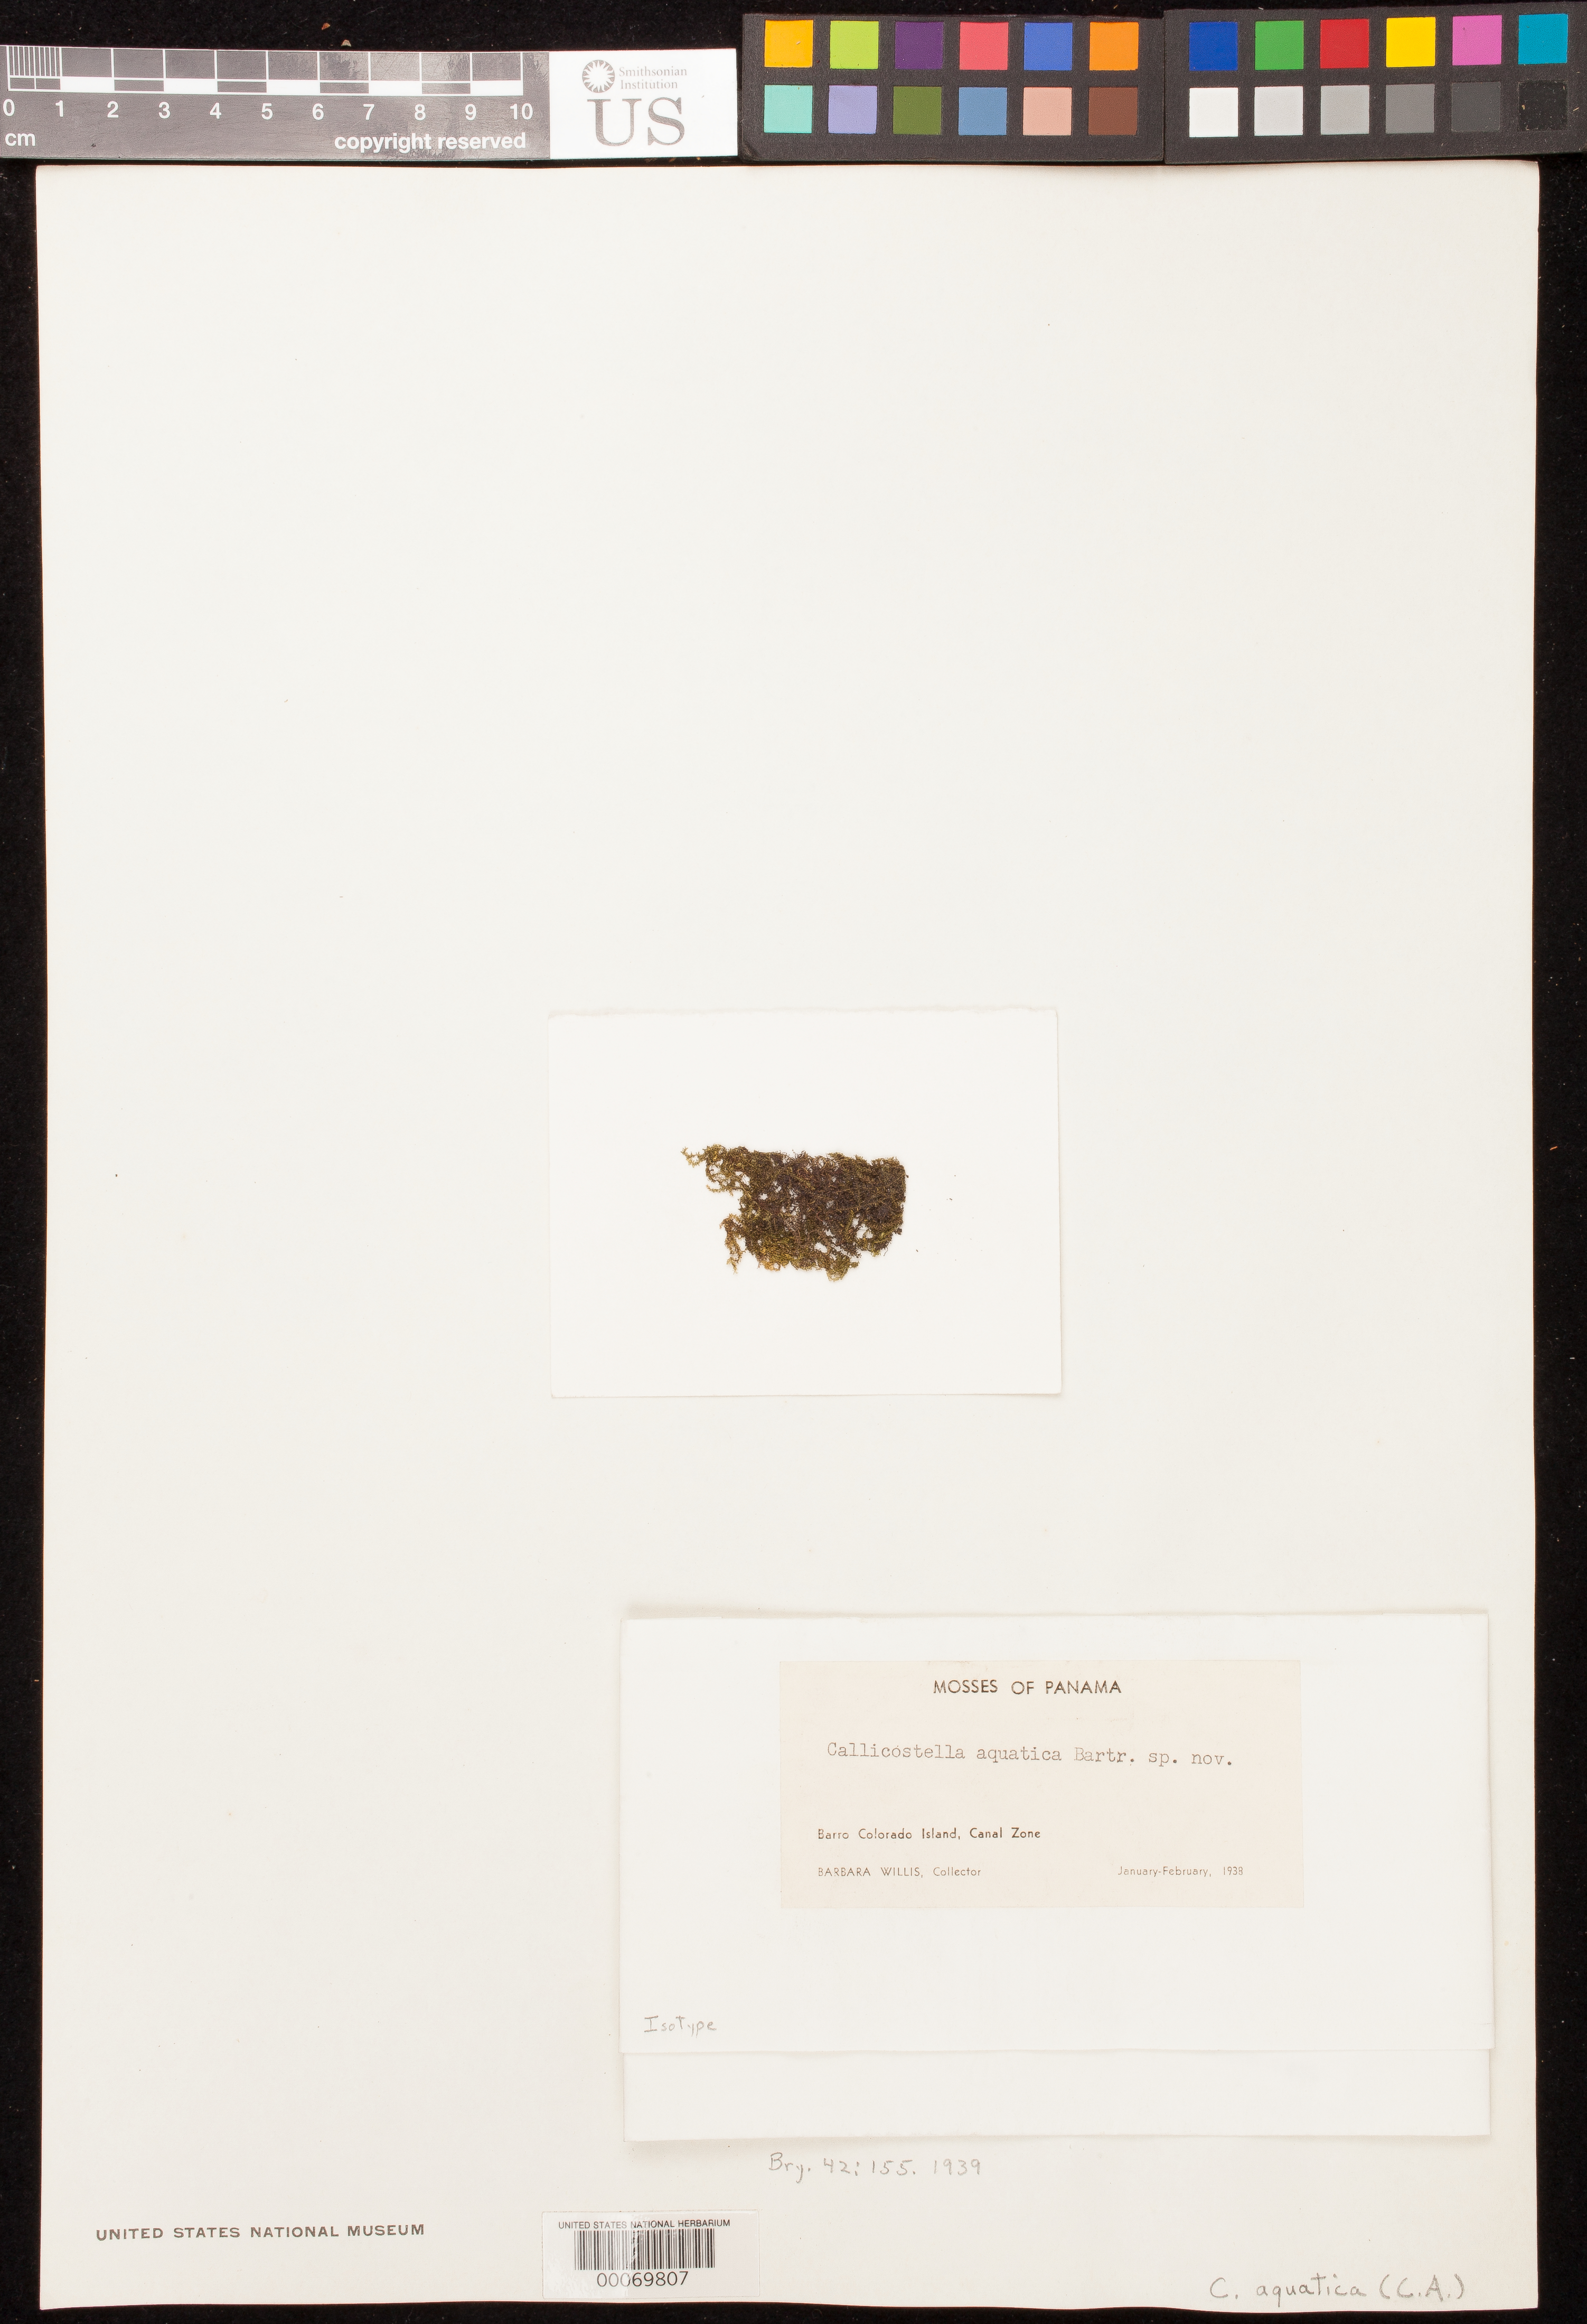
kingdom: Plantae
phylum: Bryophyta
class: Bryopsida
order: Hookeriales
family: Pilotrichaceae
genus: Callicostella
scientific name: Callicostella aquatica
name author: E.B. Bartram in Willis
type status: Isotype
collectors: B. Willis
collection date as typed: Jan 1938 to -- Feb 1938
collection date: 1938-01/1938-02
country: Panama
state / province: Panamá Oeste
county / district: Canal Zone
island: Barro Colorado